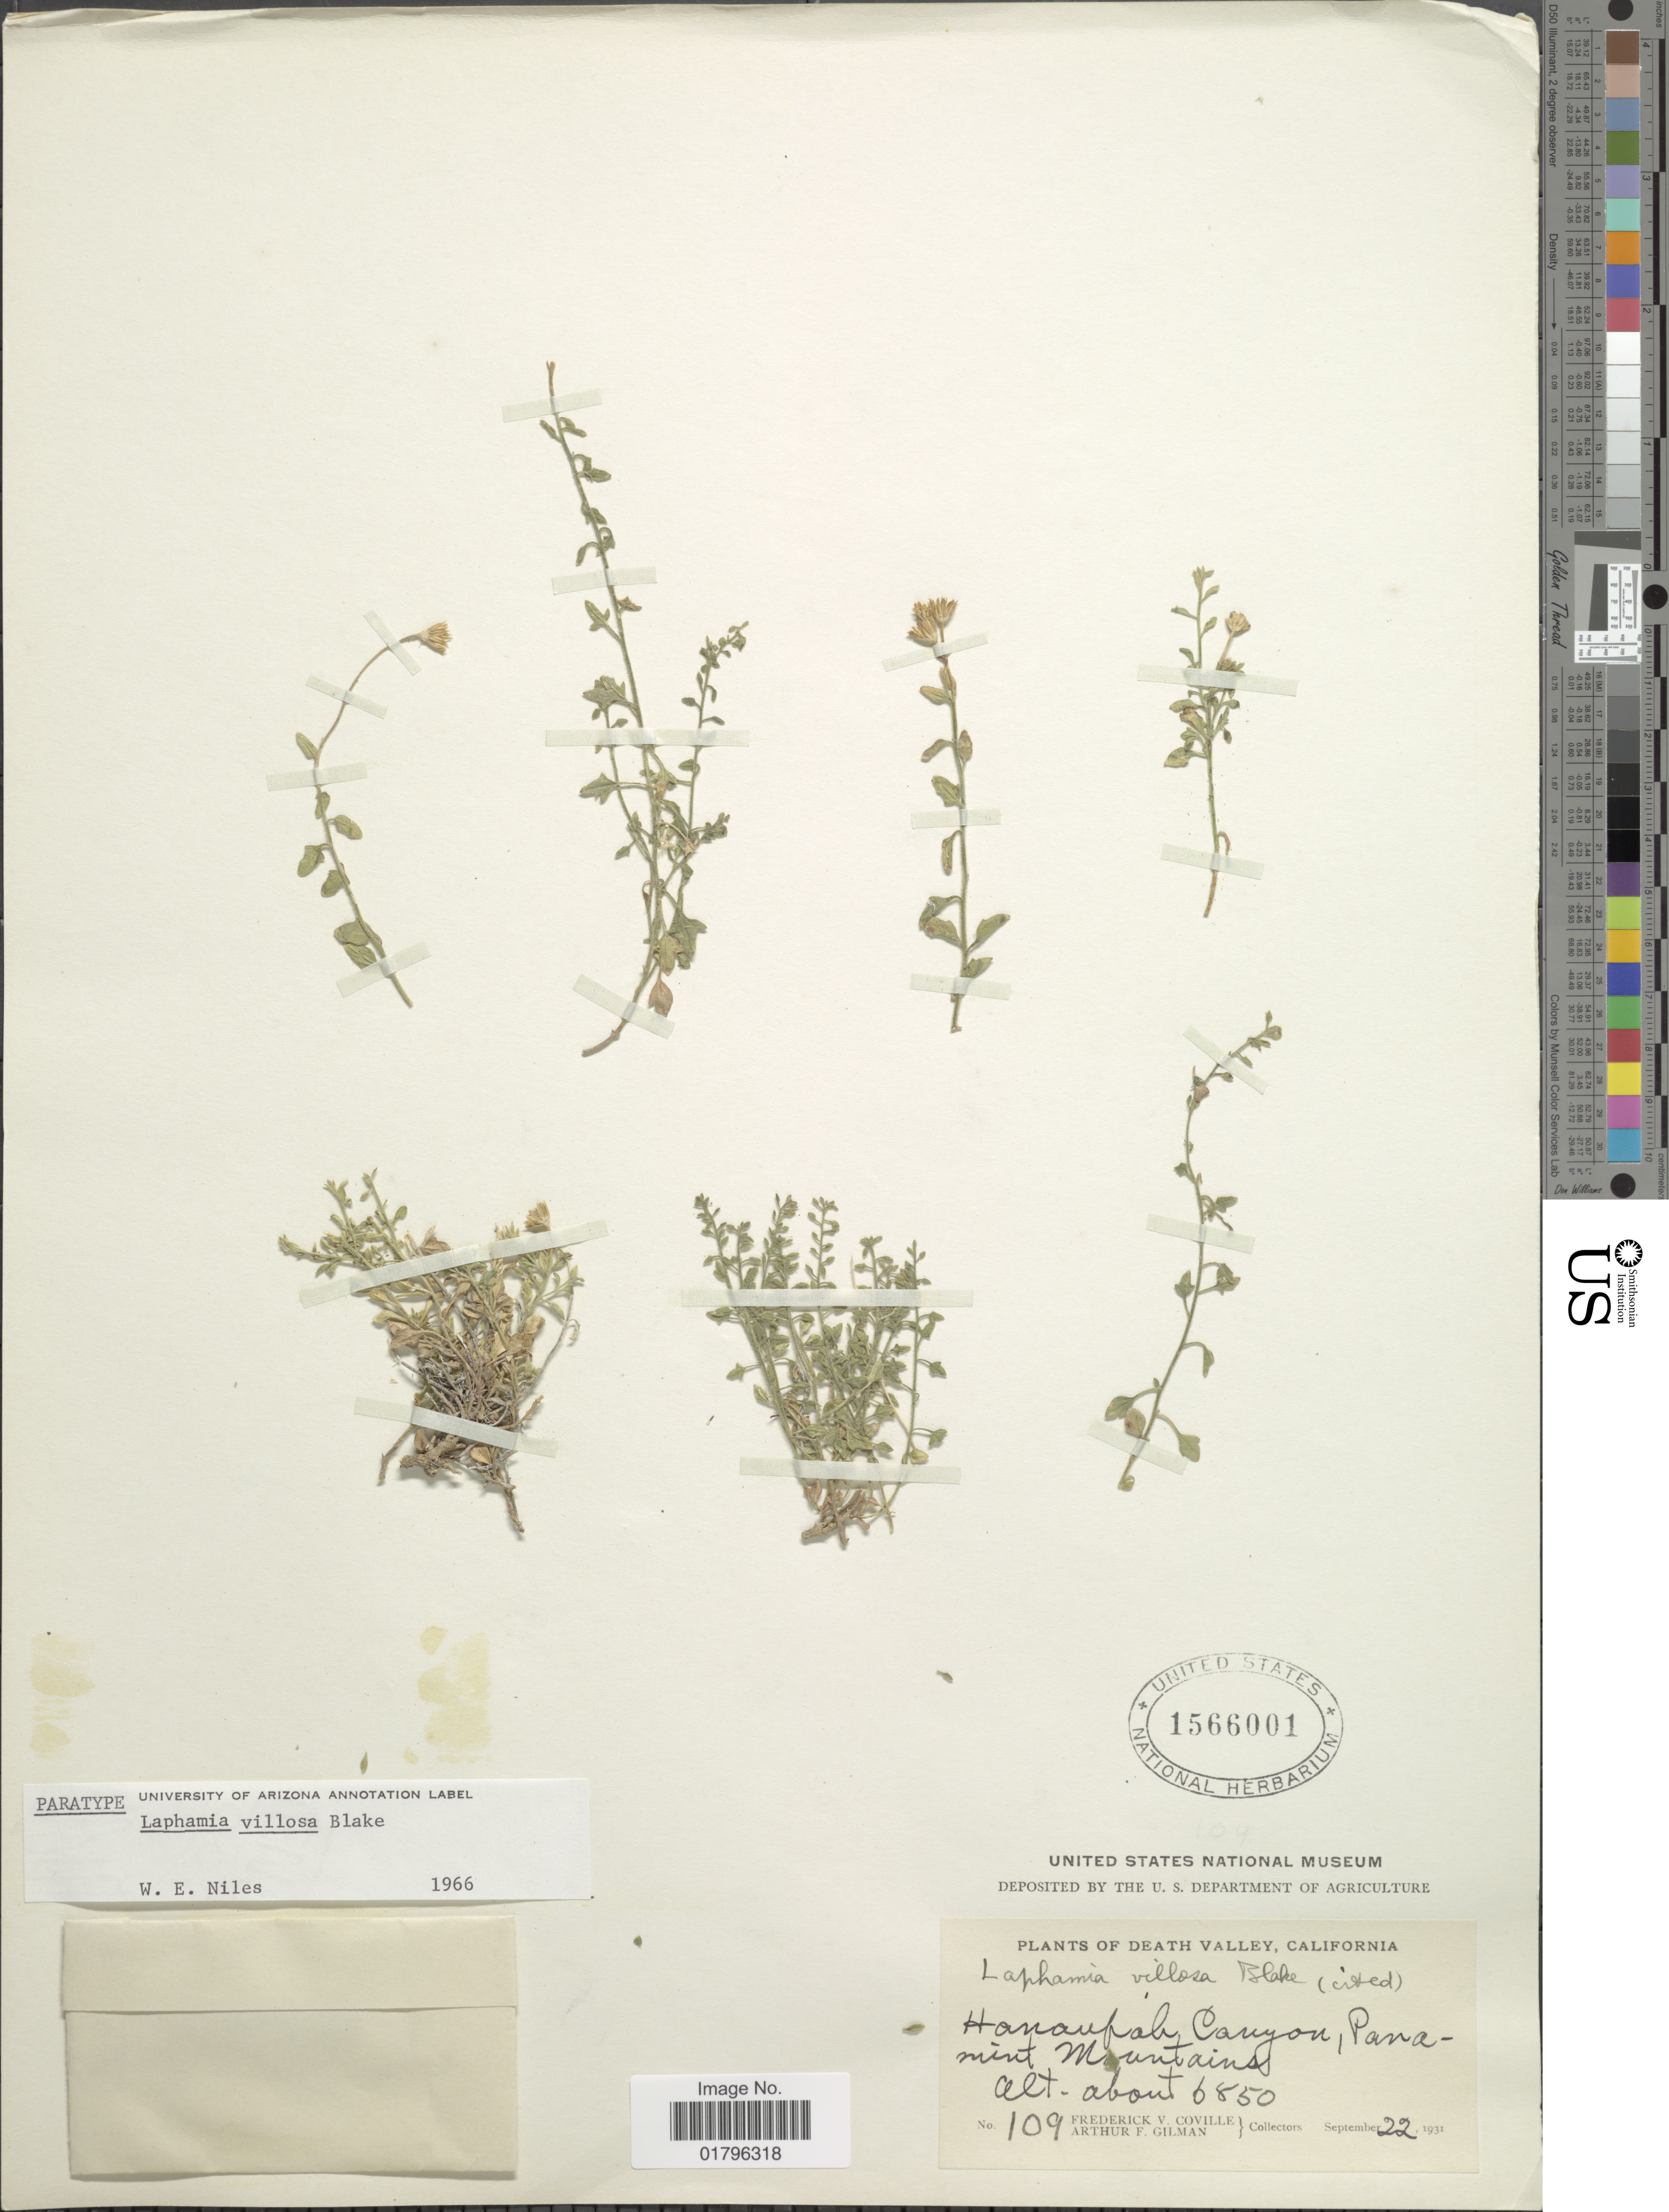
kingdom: Plantae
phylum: Tracheophyta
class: Magnoliopsida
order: Asterales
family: Asteraceae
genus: Perityle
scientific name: Perityle villosa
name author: (S.F. Blake) Shinners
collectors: F. V. Coville & A. Gilman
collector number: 109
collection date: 1931-09-22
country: United States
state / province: California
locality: Death Valley, Hanaupah Canyon, Panamint Mountains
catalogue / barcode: US 1566001